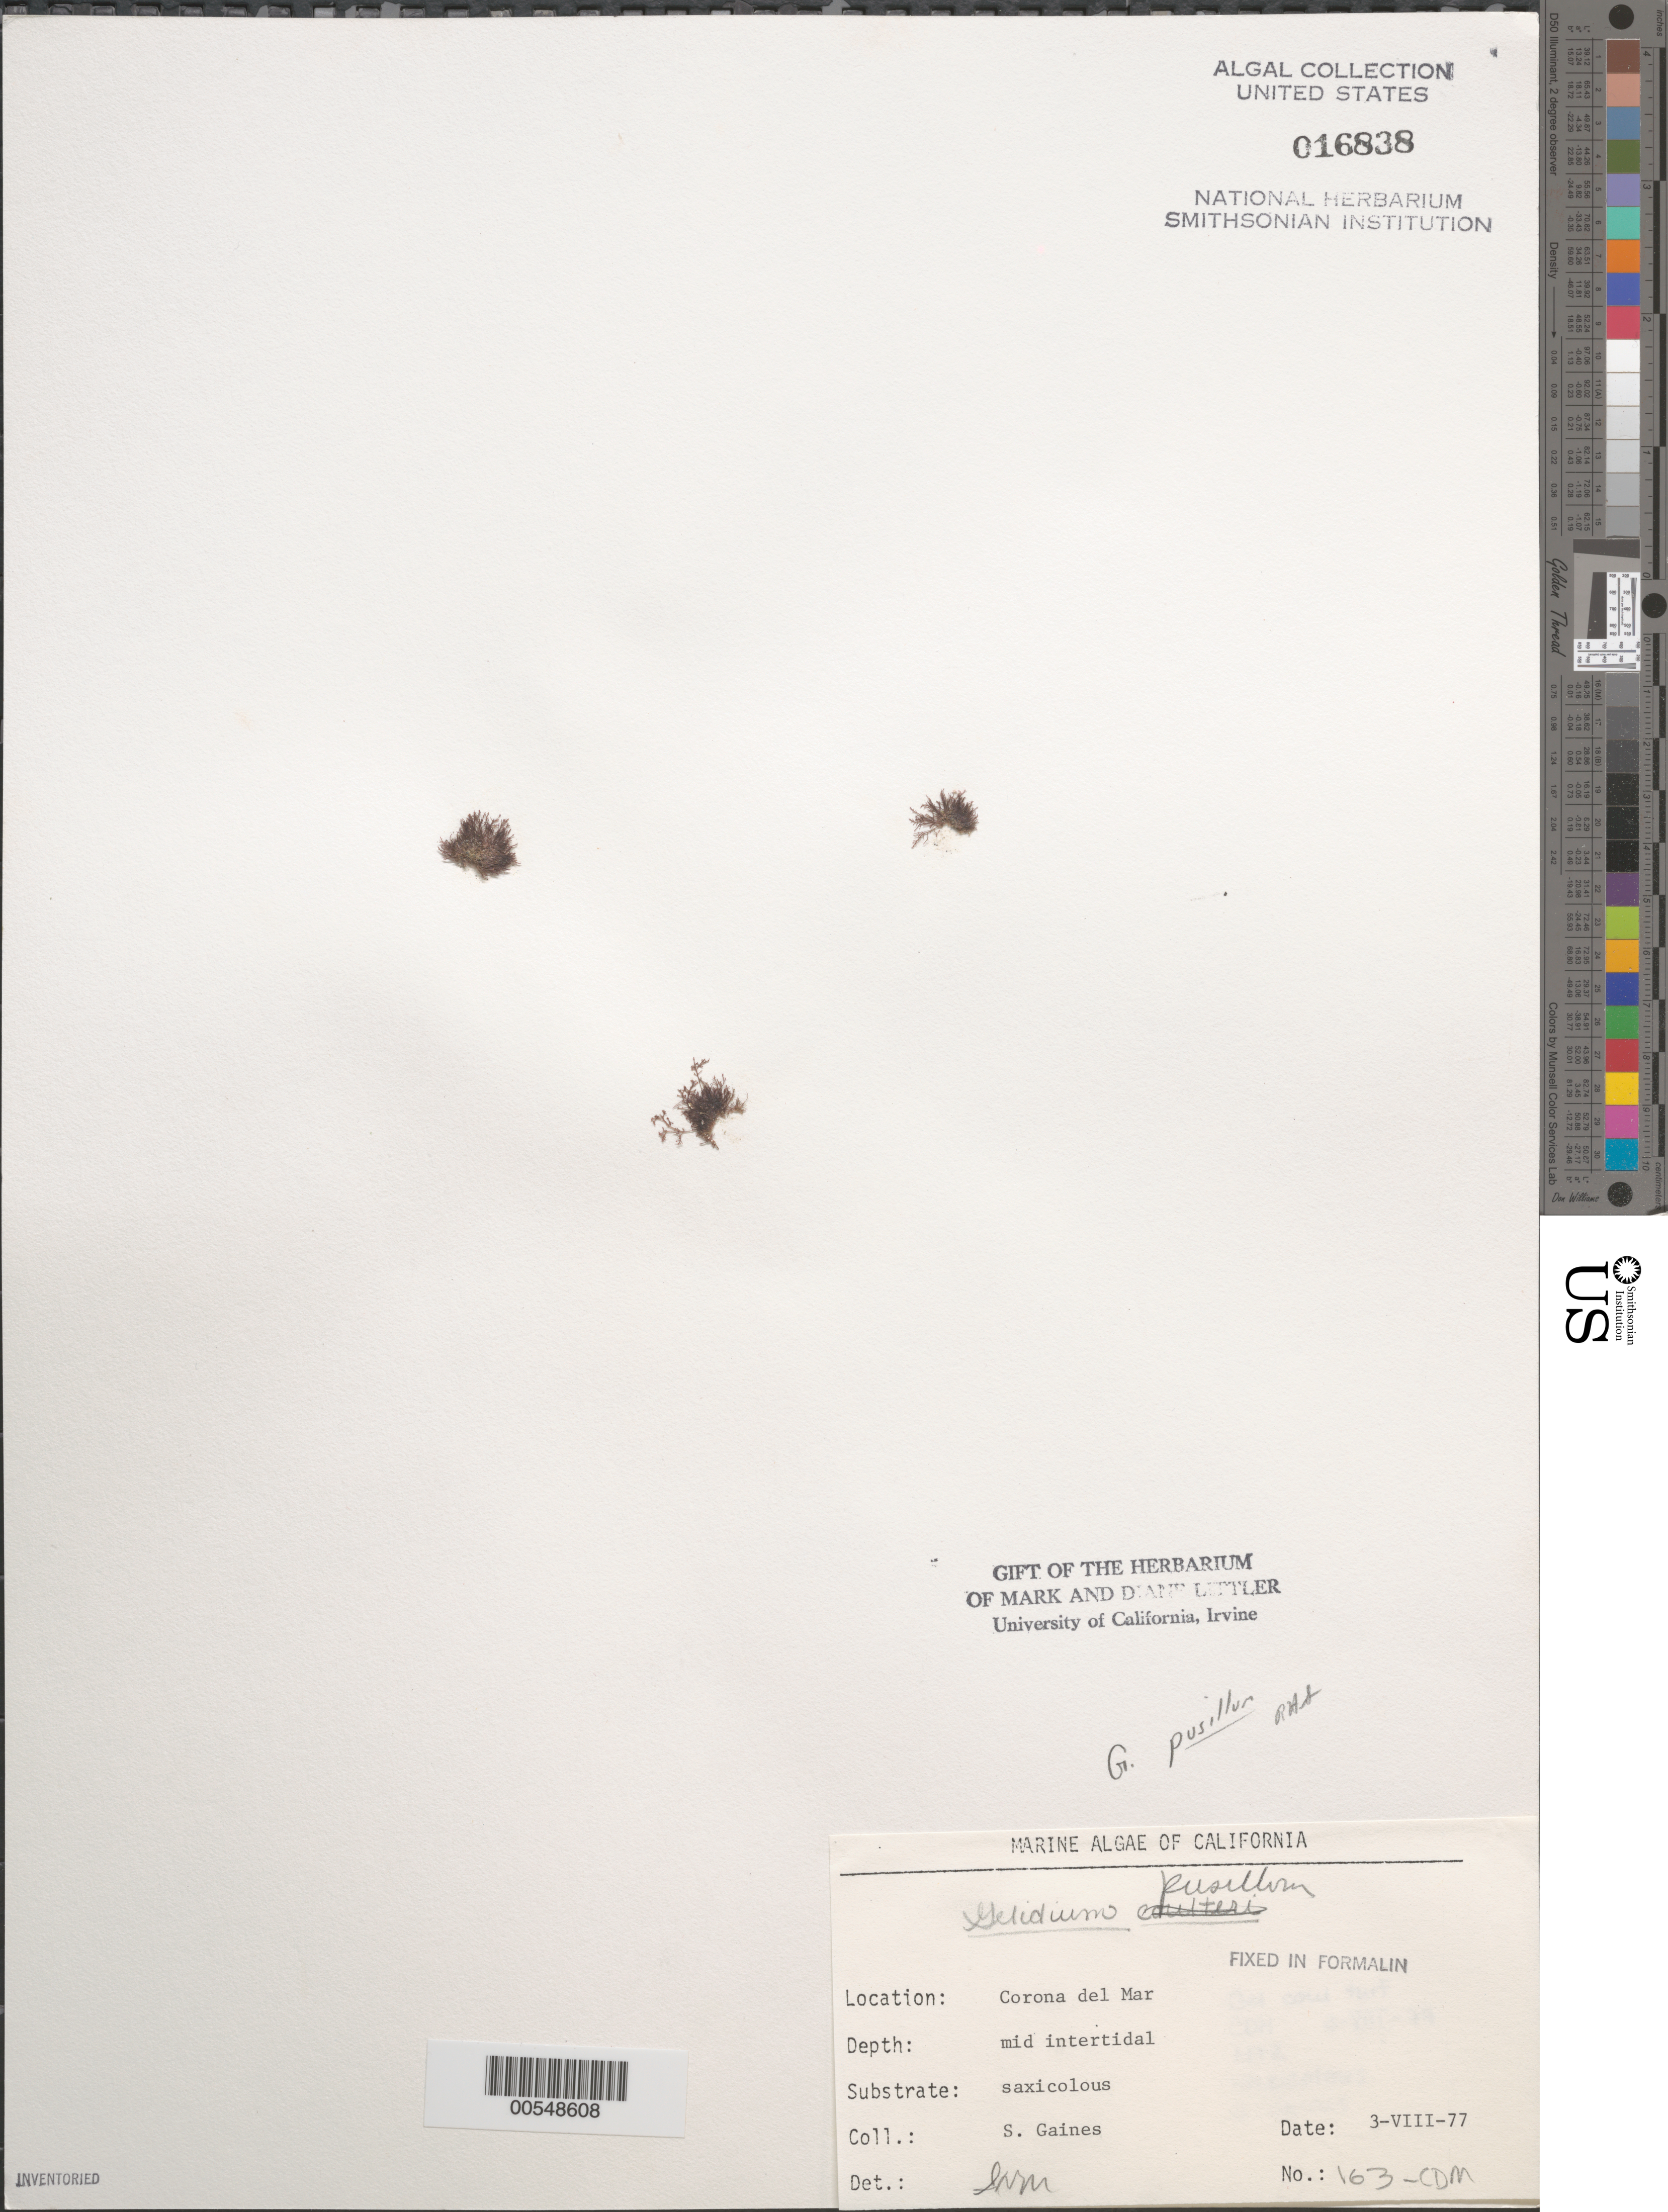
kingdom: Plantae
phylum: Rhodophyta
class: Florideophyceae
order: Gelidiales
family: Gelidiaceae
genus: Gelidium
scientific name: Gelidium pusillum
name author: (Stackh.) Le Jol.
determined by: Murray, S. N.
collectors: S. Gaines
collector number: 163-cdm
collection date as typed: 03 Aug 1977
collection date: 1977-08-03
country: United States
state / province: California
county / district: Orange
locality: Corona del Mar, mouth of Morning Canyon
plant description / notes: BLM-SOCALBIGHT Rocky Intertidal Survey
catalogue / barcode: US 16838